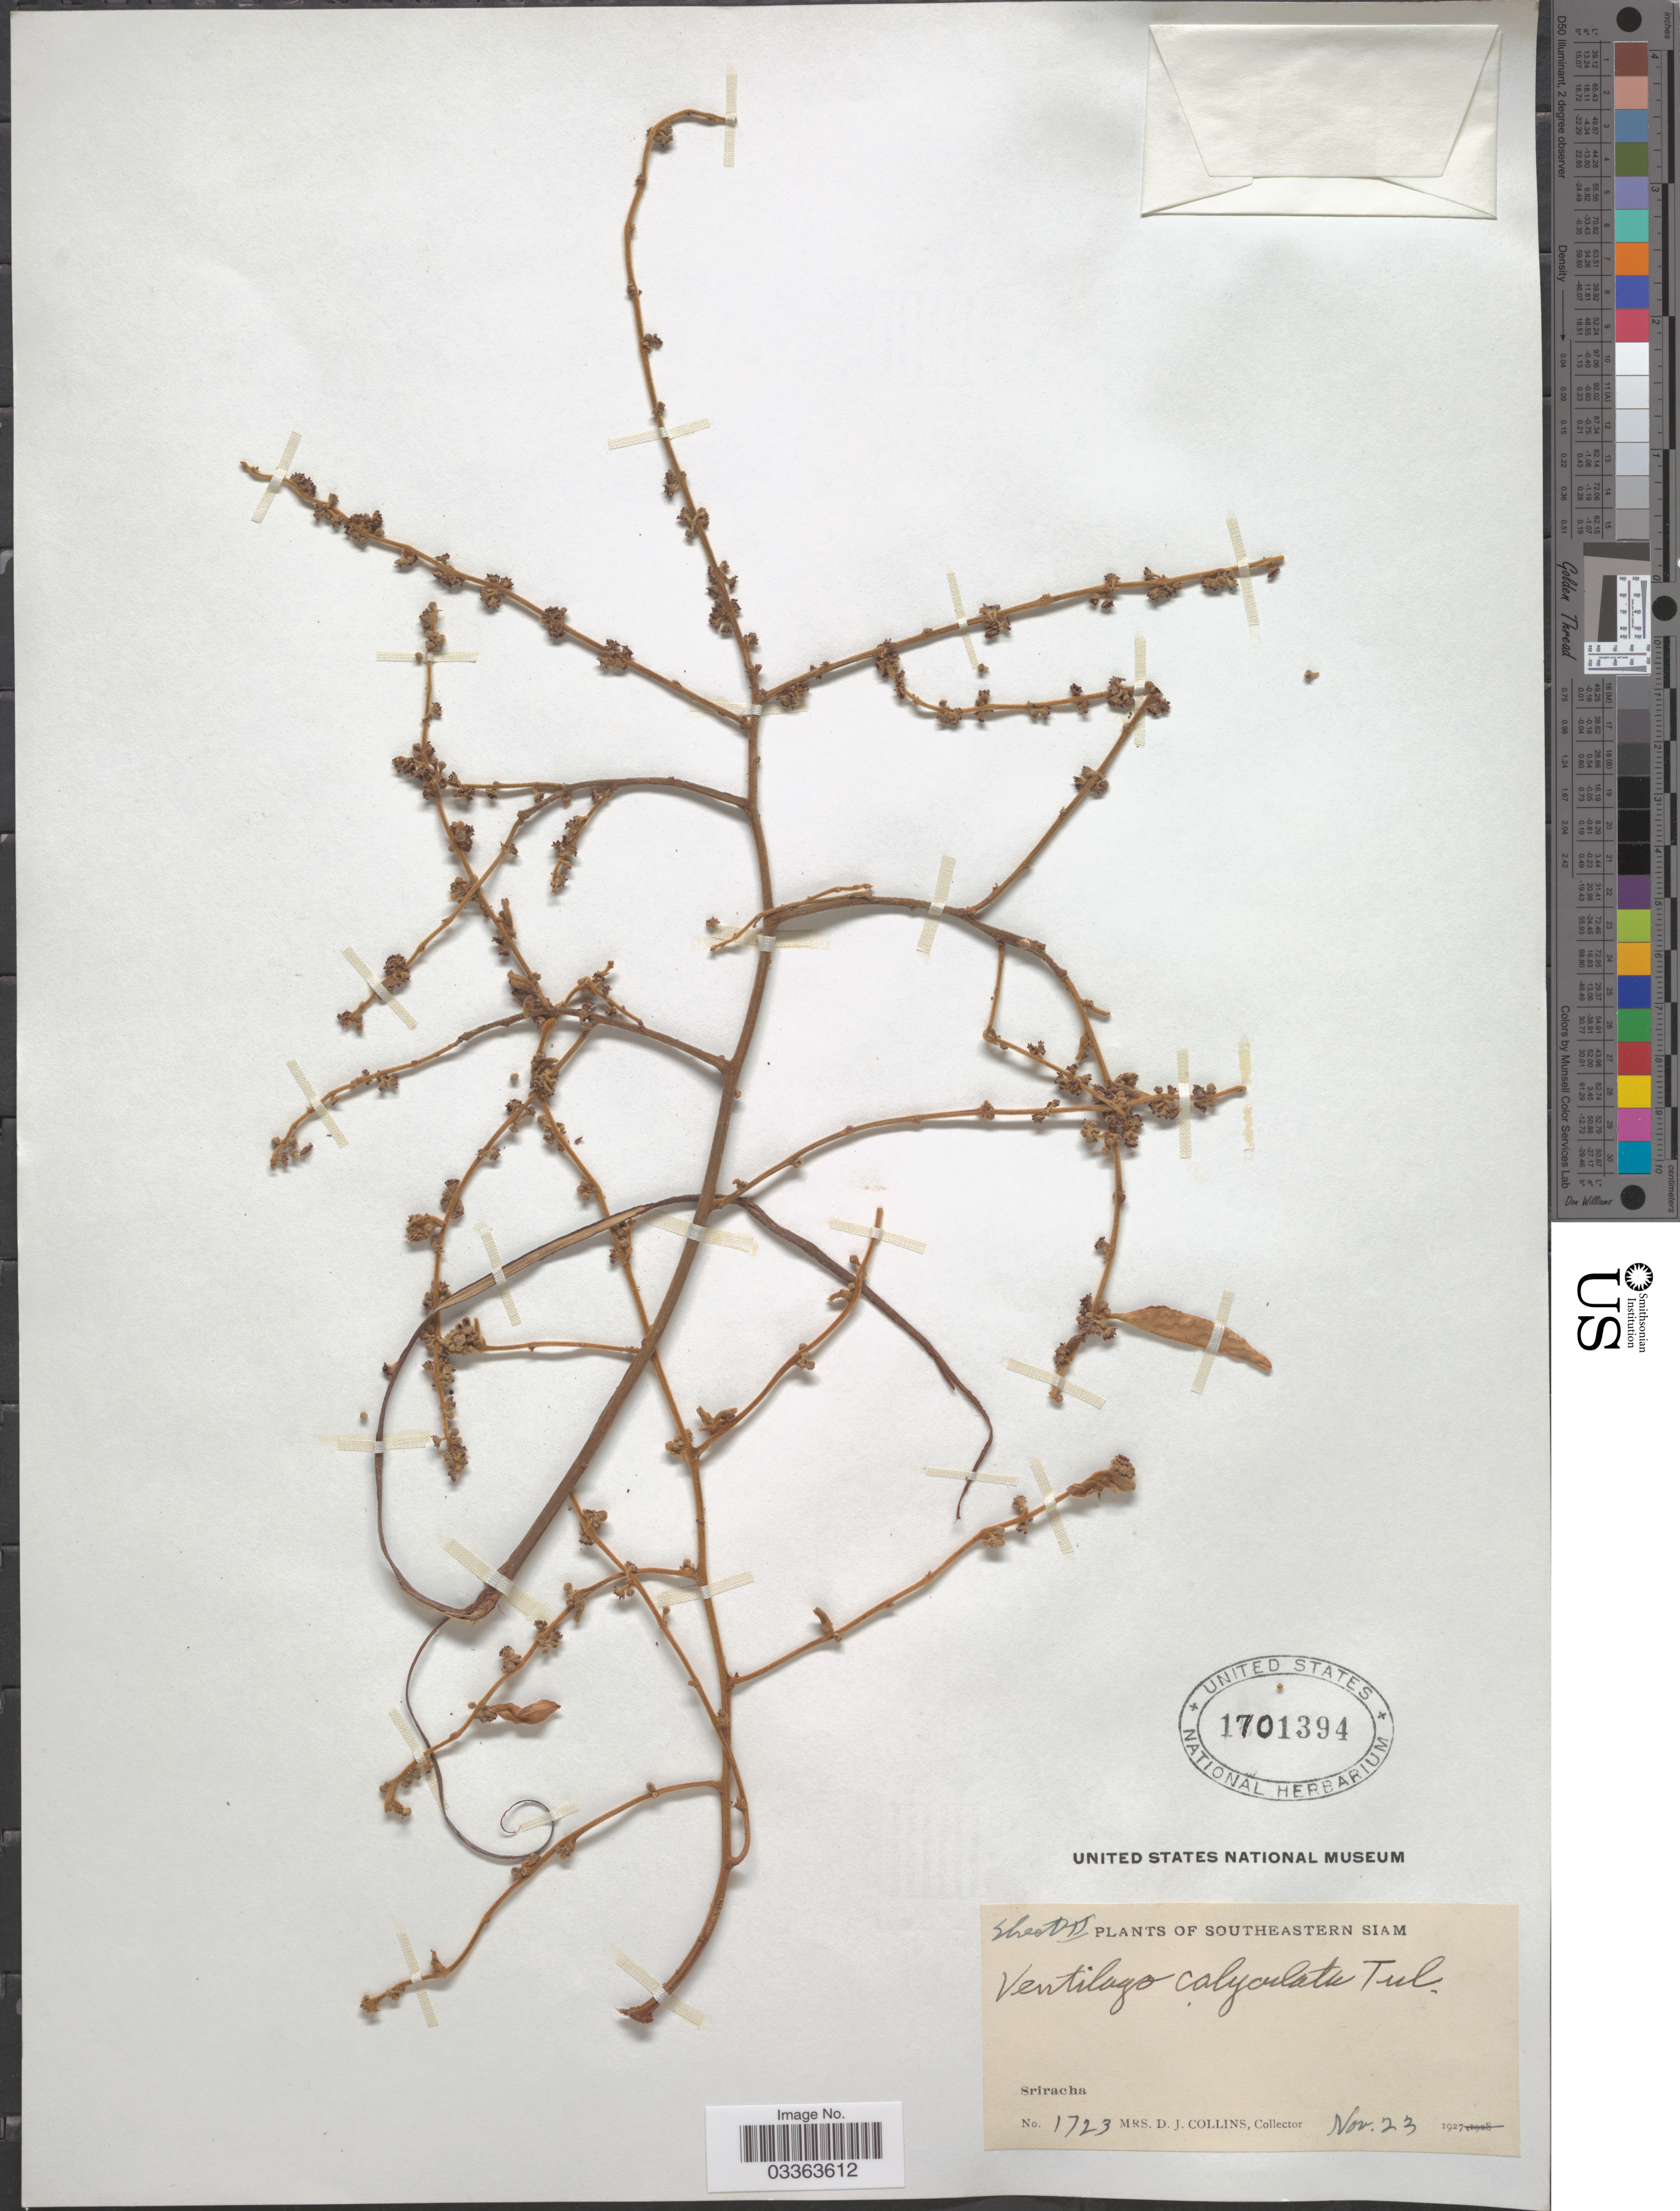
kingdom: Plantae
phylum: Tracheophyta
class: Magnoliopsida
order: Rosales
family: Rhamnaceae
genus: Ventilago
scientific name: Ventilago calyculata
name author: Tul.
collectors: Mrs. D. J. Collins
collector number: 1723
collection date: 1927-11-23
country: Thailand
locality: Southeastern Siam. Sriracha.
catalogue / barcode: US 1701394